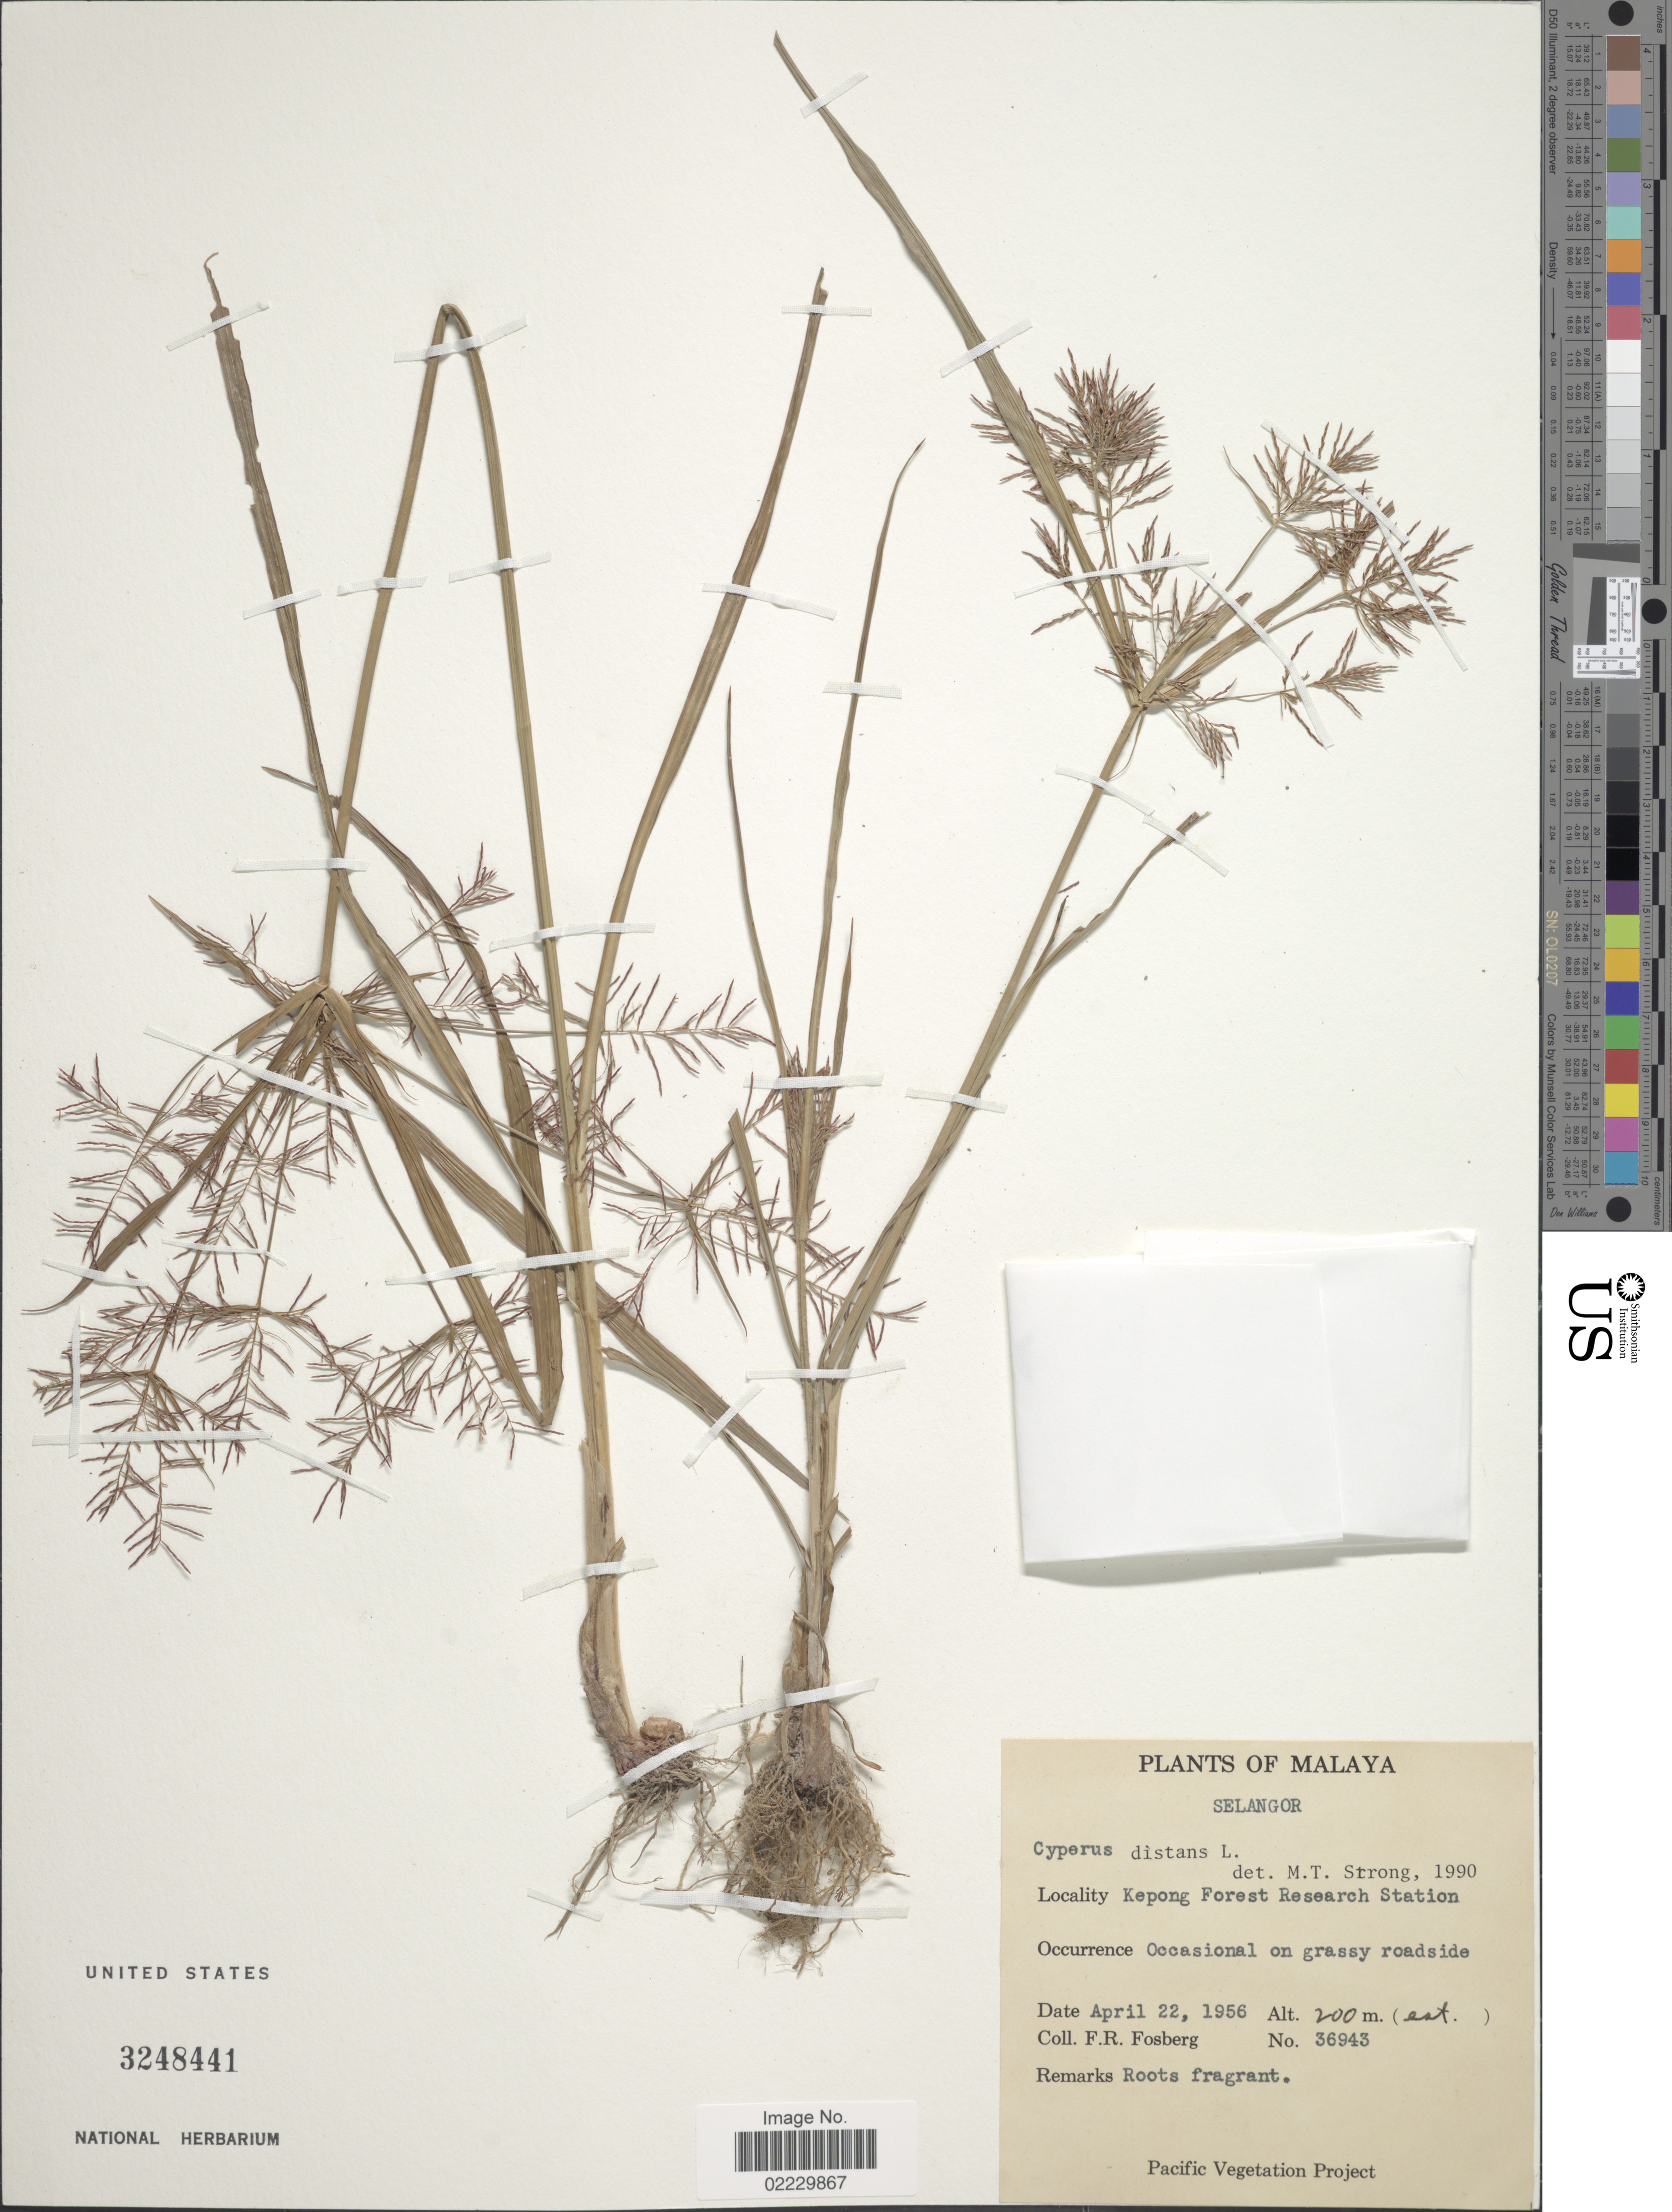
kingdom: Plantae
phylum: Tracheophyta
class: Liliopsida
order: Poales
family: Cyperaceae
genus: Cyperus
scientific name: Cyperus distans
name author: L. f.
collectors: F. R. Fosberg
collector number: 36943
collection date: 1956-04-22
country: Malaysia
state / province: Selangor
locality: Kepong Forest Research Station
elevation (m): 200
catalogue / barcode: US 3248441